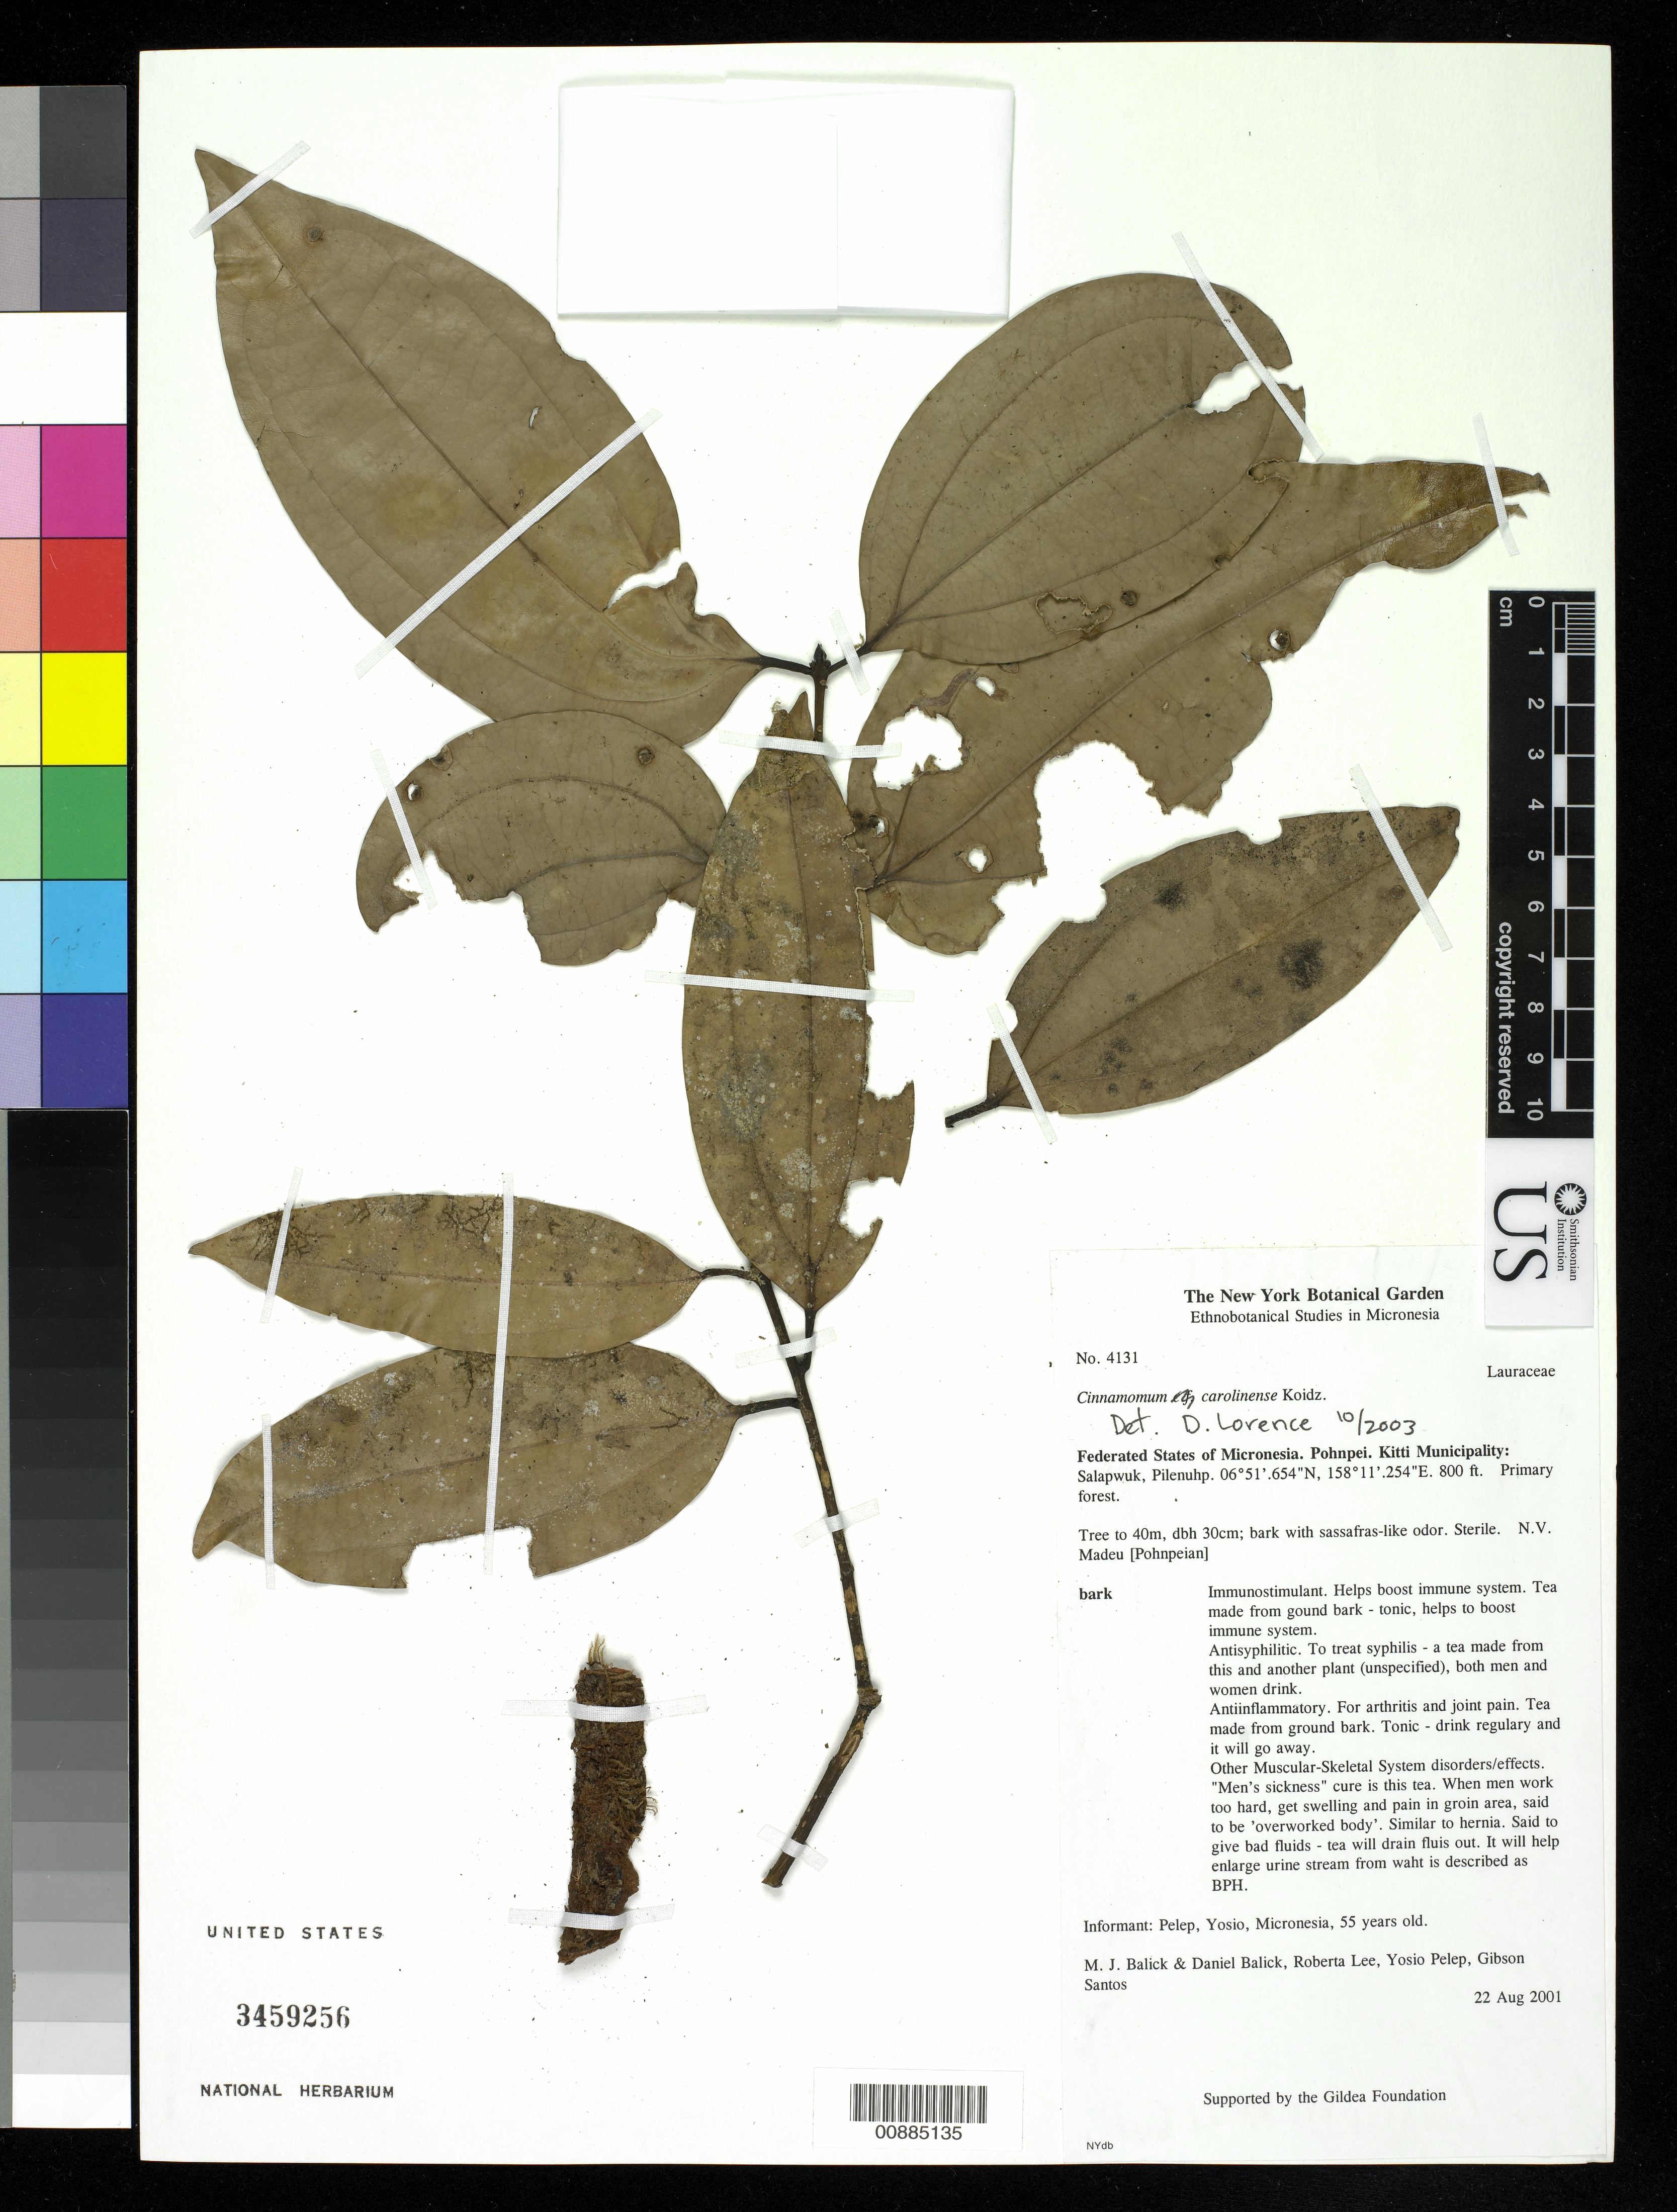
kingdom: Plantae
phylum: Tracheophyta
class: Magnoliopsida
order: Laurales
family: Lauraceae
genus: Cinnamomum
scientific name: Cinnamomum carolinense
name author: Koidz.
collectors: Y. Pelep, M. J. Balick, D. Balick, R. Lee & G. Santos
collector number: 4131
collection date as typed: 22 Aug 2001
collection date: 2001-08-22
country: Micronesia, Federated States of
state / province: Pohnpei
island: Pohnpei [Ponape]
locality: Kitti Municipality, Salapwuk, Pilenihp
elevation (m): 244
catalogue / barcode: US 3459256